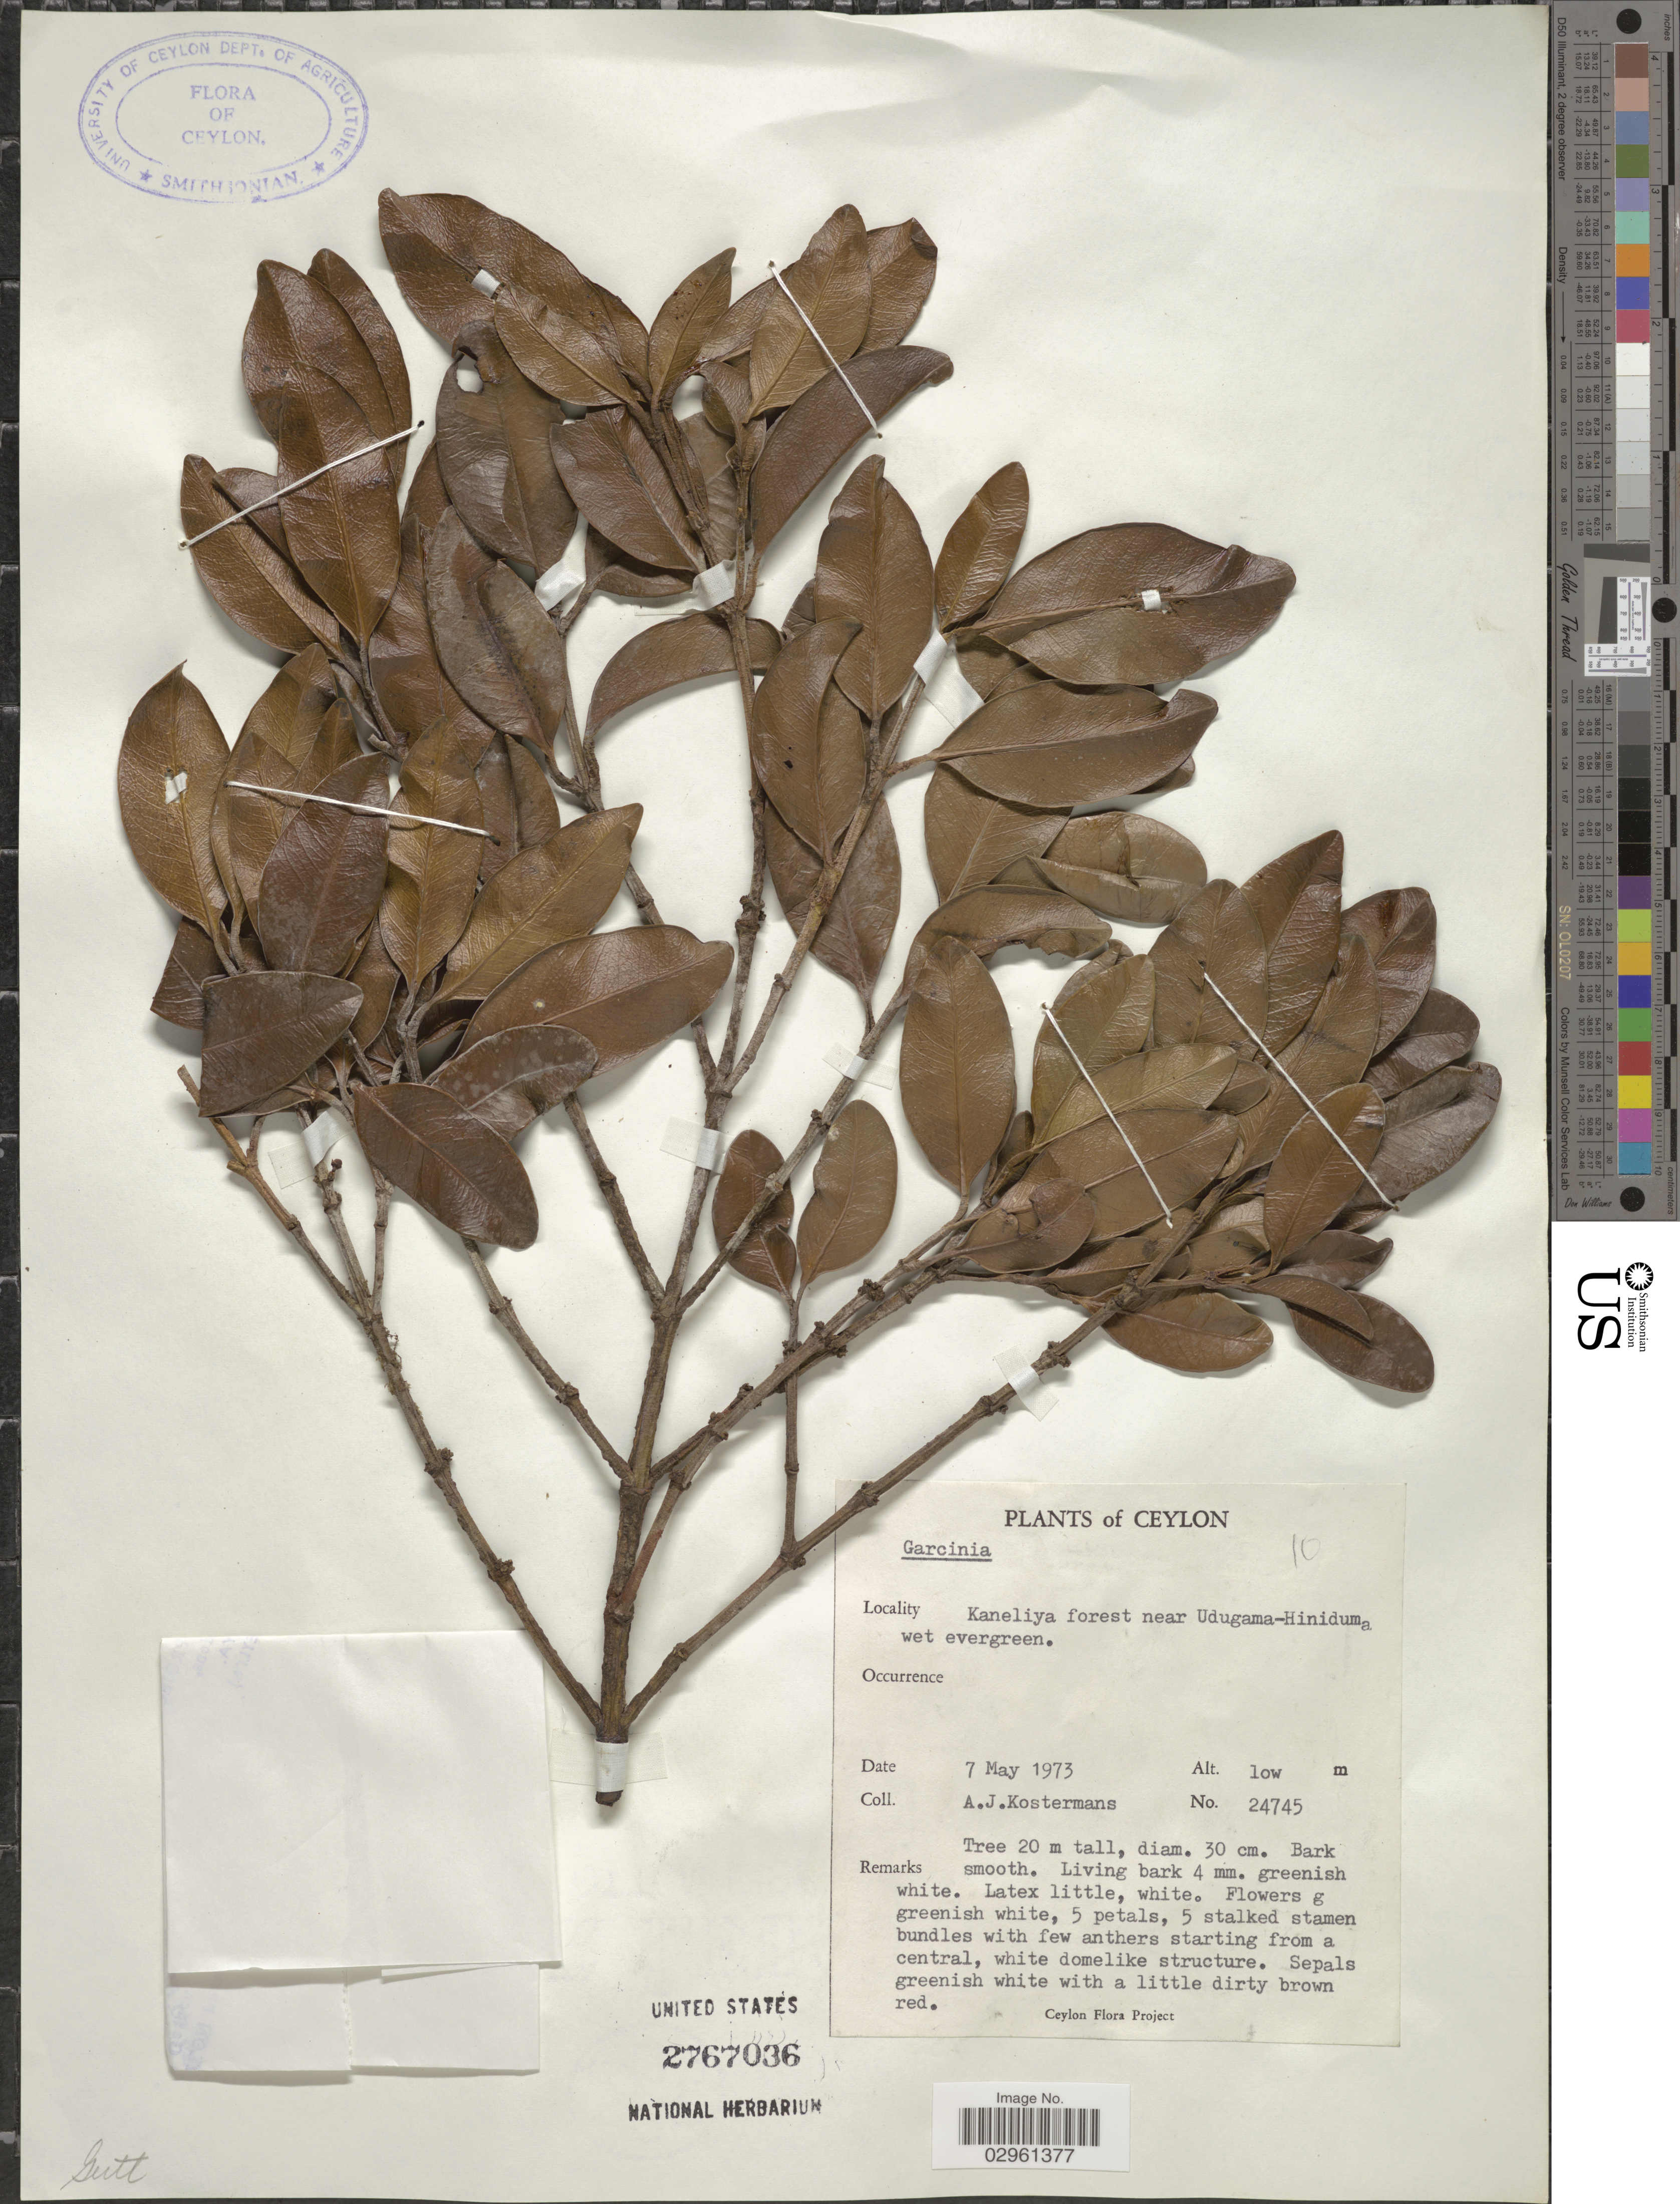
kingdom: Plantae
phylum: Tracheophyta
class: Magnoliopsida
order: Malpighiales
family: Clusiaceae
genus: Garcinia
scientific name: Garcinia sp.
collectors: A. J. G. Kostermans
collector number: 24745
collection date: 1973-05-07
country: Sri Lanka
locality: Ceylon. Kaneliya forest near Udugama-Hiniduma wet evergreen.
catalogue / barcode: US 2767036